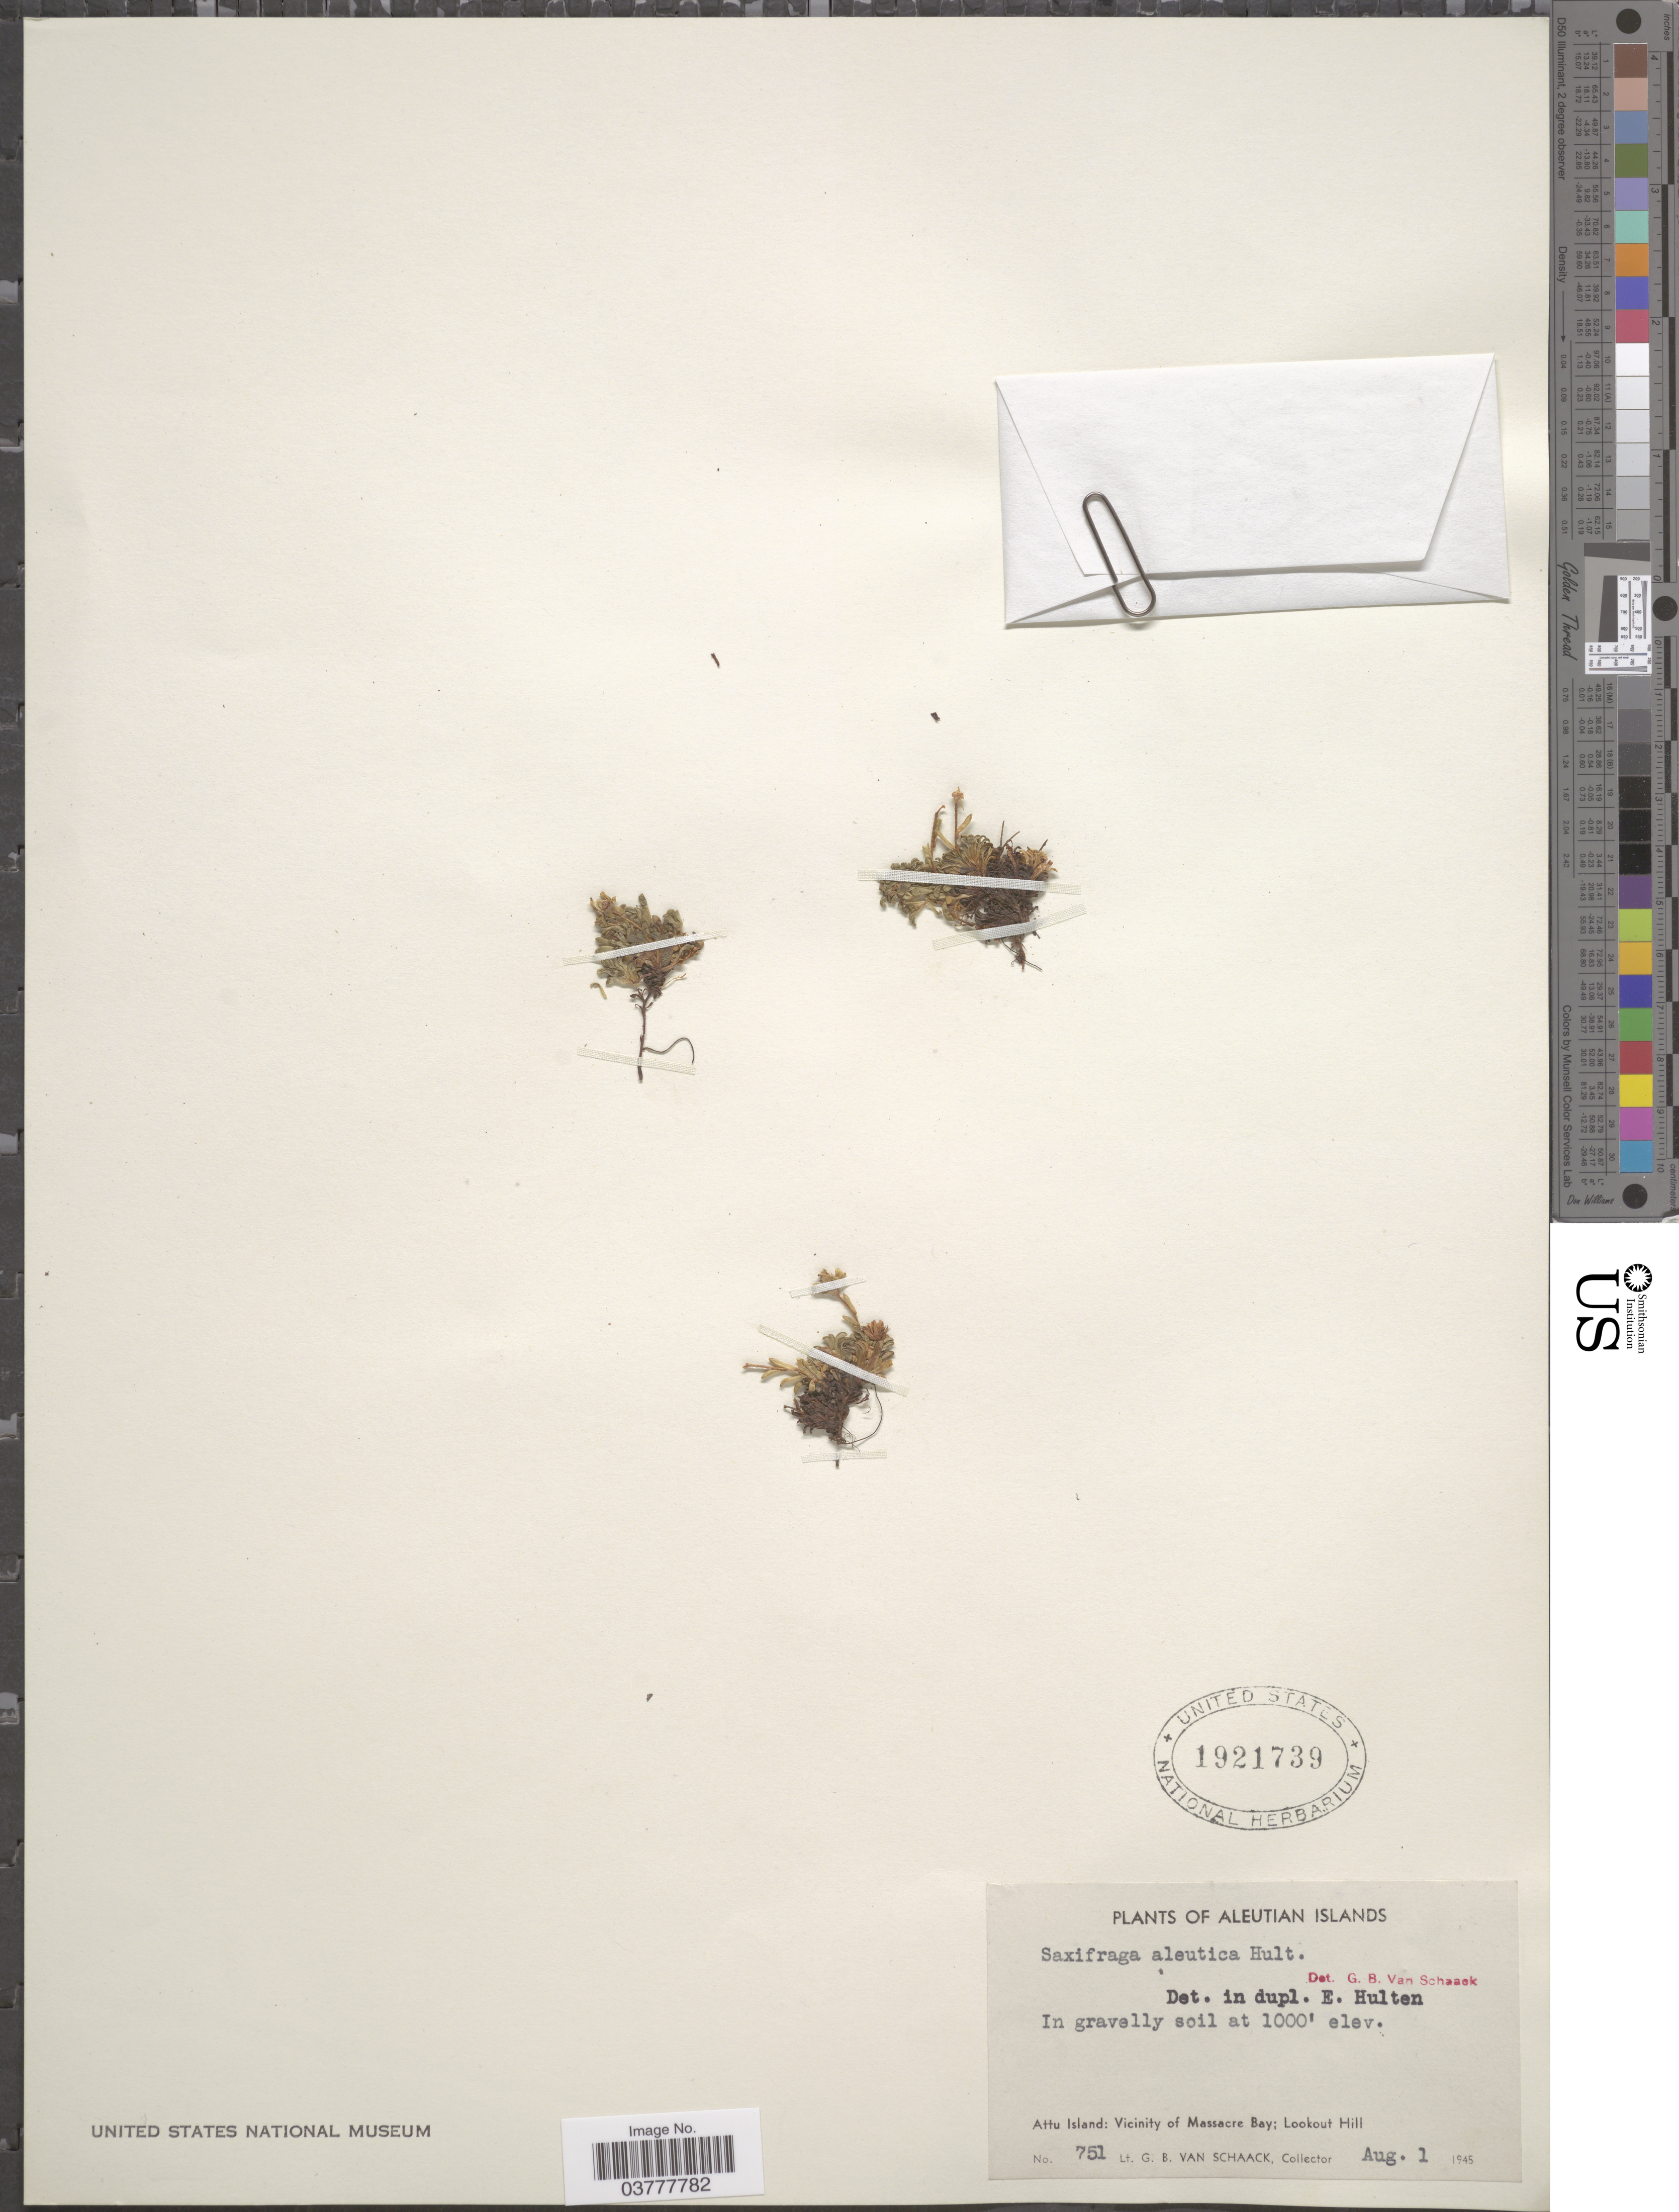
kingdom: Plantae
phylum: Tracheophyta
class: Magnoliopsida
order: Saxifragales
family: Saxifragaceae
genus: Saxifraga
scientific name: Saxifraga aleutica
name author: Hultén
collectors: G. Van Schaack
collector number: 751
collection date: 1945-08-01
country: United States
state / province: Alaska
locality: Aleutian Islands. Attu Island: Vicinity of Massacre Bay; Lookout Hill.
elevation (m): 305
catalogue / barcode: US 1921739